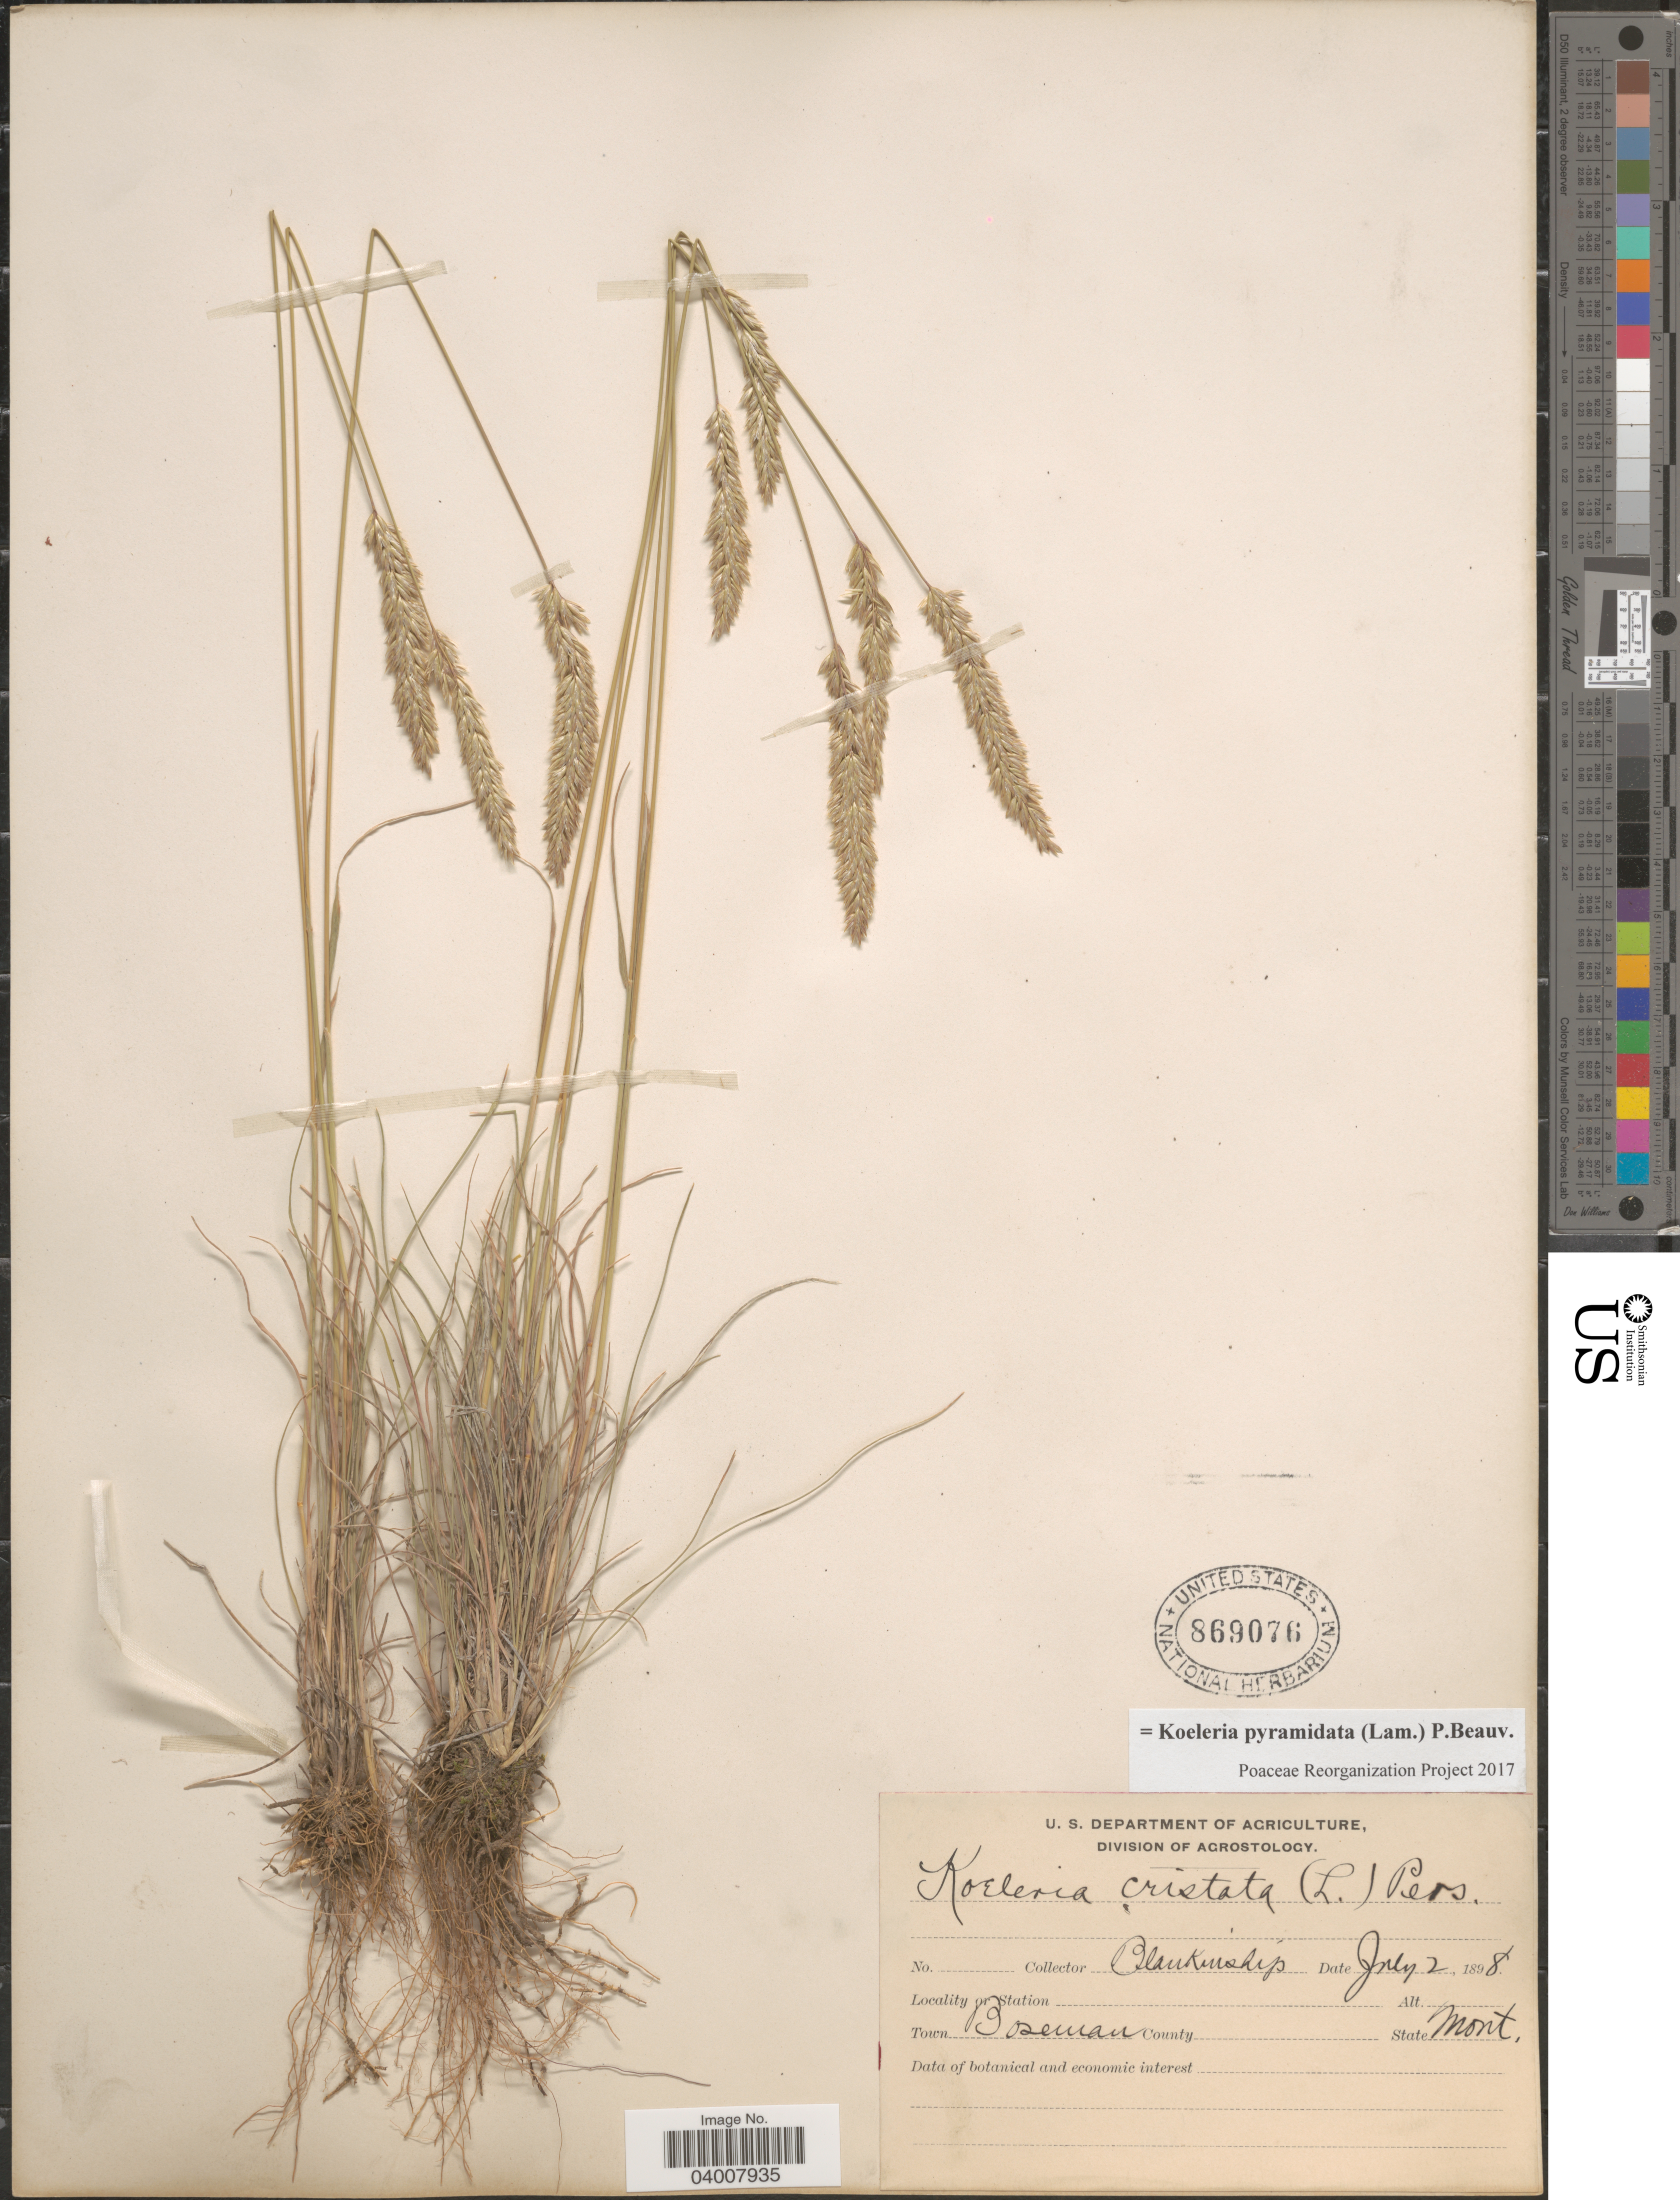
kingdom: Plantae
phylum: Tracheophyta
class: Liliopsida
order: Poales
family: Poaceae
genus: Koeleria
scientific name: Koeleria pyramidata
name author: (Lam.) P. Beauv.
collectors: Blankinship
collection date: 1898-07-02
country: United States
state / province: Montana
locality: Town Bozeman.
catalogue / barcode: US 869076